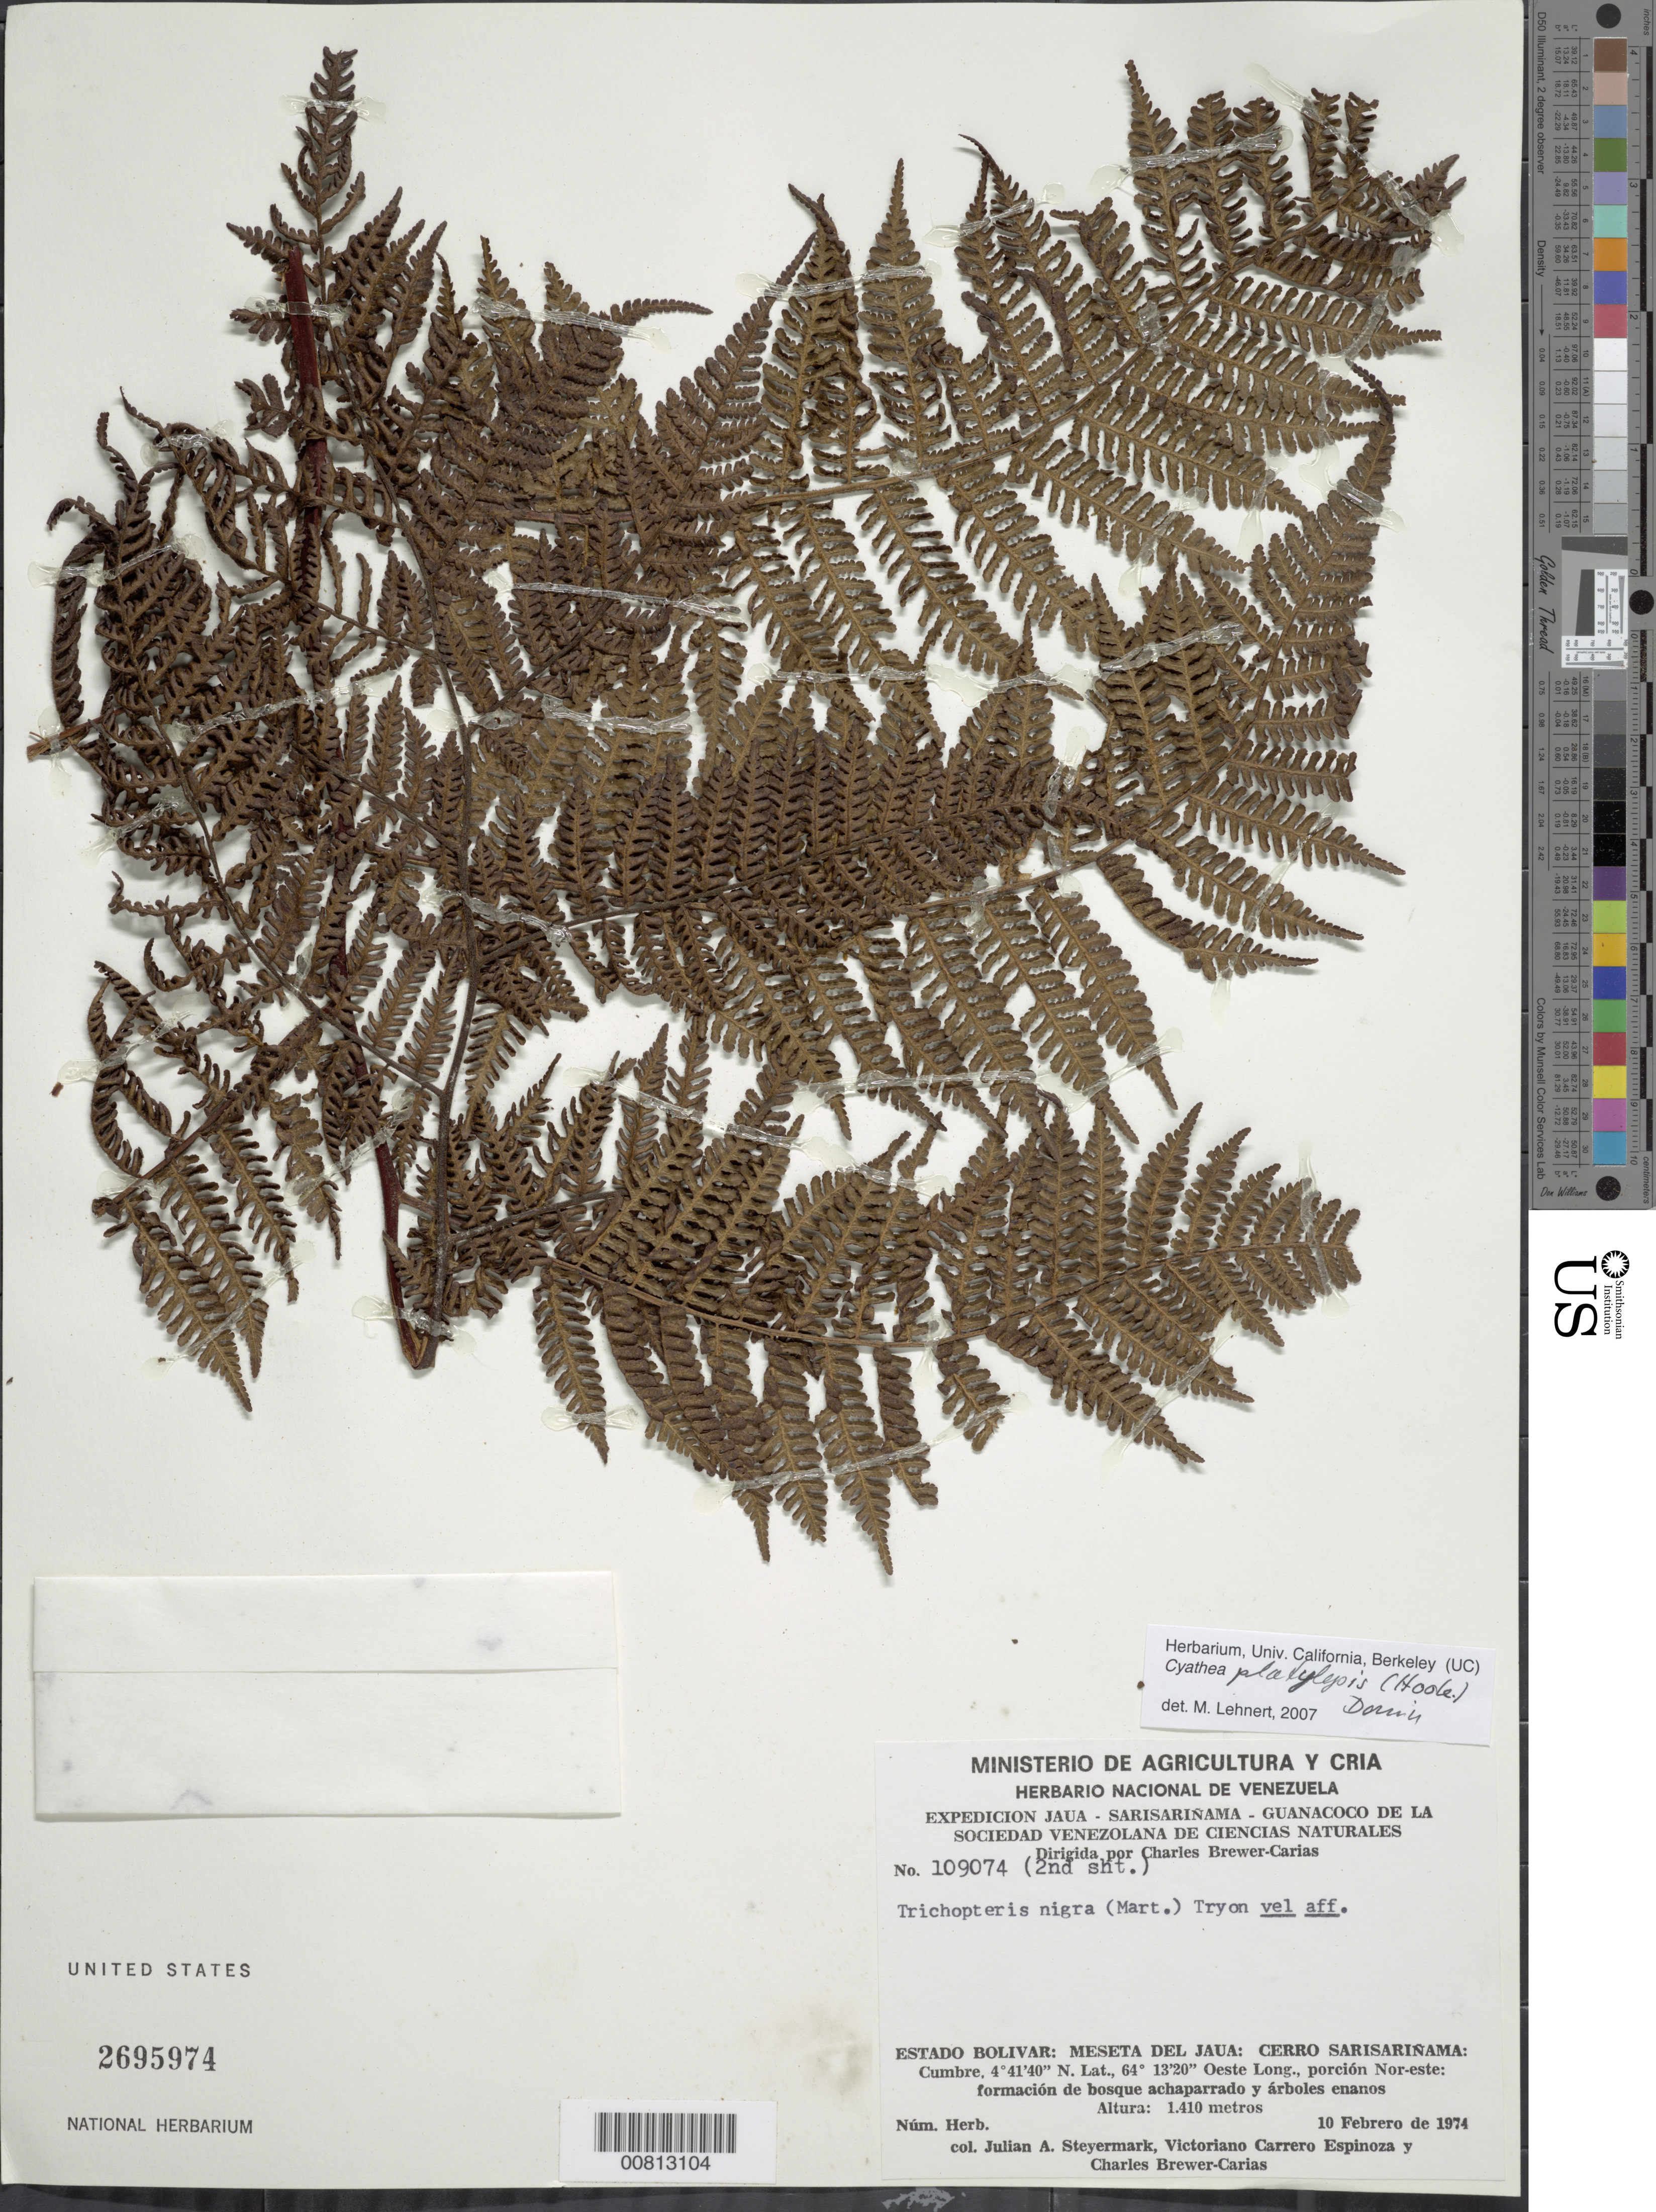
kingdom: Plantae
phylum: Tracheophyta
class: Polypodiopsida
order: Cyatheales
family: Cyatheaceae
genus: Cyathea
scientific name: Cyathea platylepis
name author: (Hook.) Domin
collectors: J. Steyermark, V. Carreño E. & C. Brewer-Carias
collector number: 109074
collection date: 1974-02-10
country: Venezuela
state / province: Bolivar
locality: Jaua - Sarisarinama - Guanacoco de la Sociedad Venezolana de ciencias naturales, Meseta Del Jaua: Cerro Sarisarinama, Cumbre, Nor-este formacion de bosque achaparrado y arboles enanos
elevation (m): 1410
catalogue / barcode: US 2695974